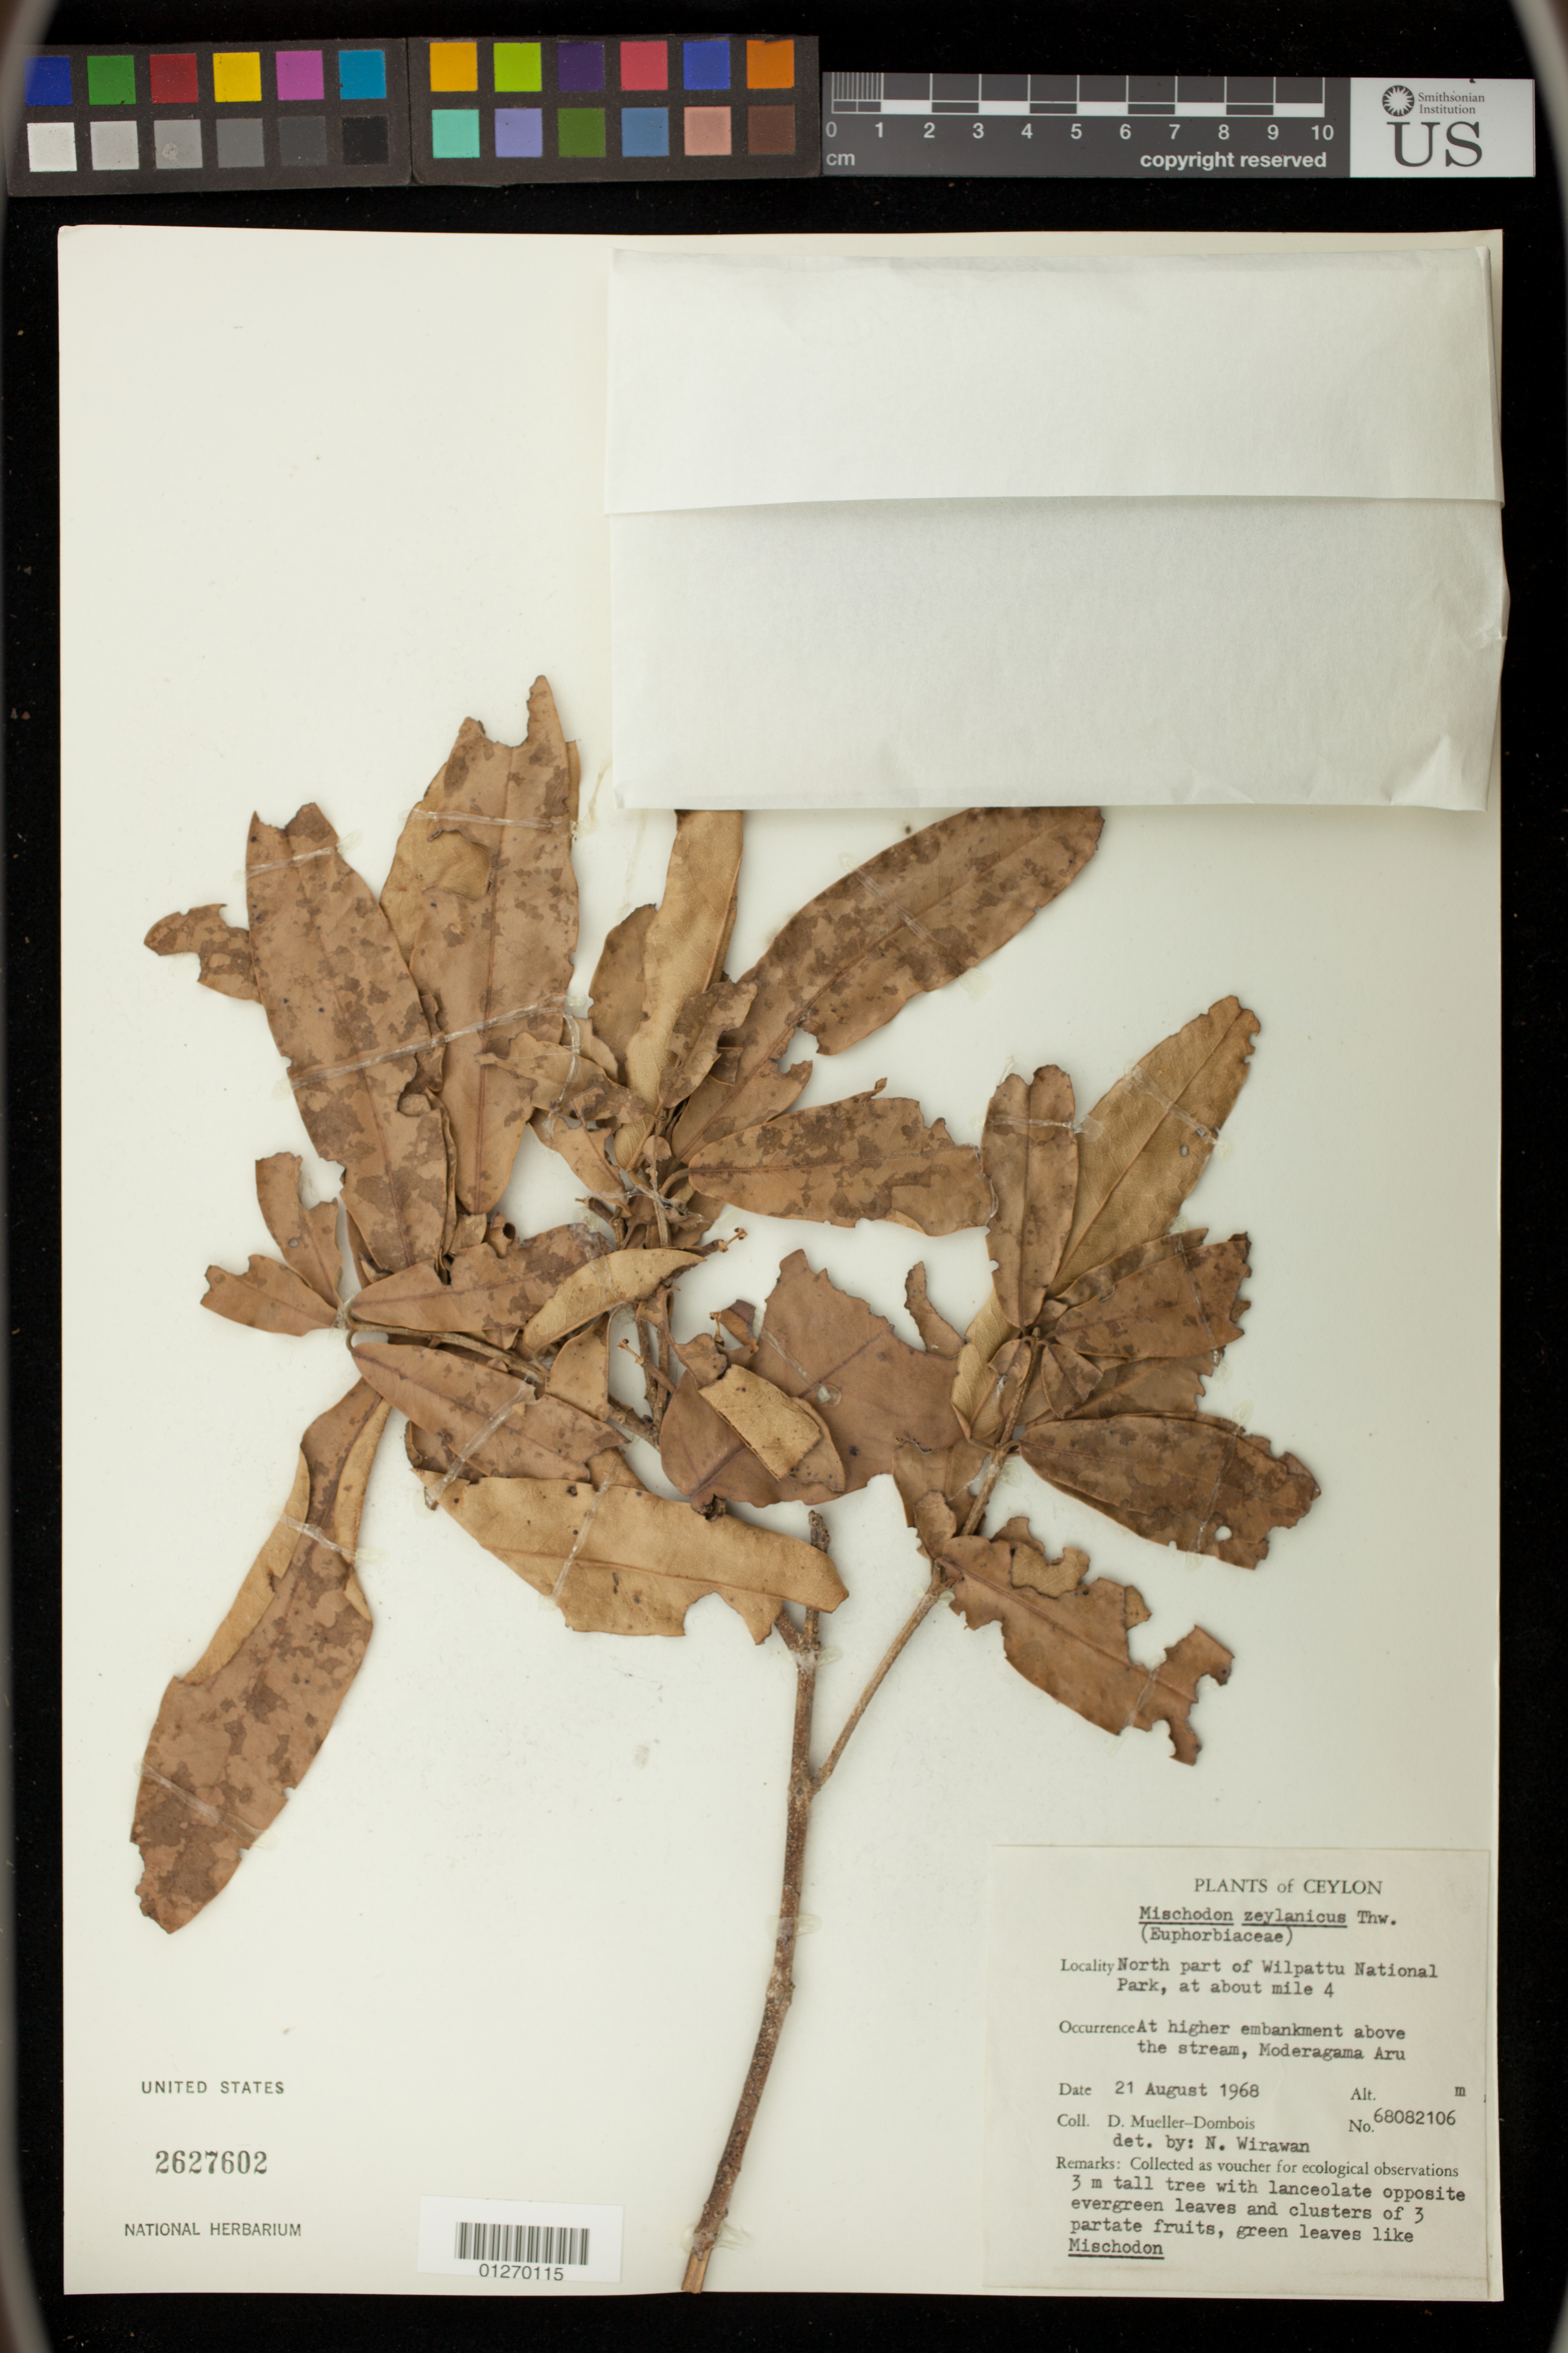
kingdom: Plantae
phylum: Tracheophyta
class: Magnoliopsida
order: Malpighiales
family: Picrodendraceae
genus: Mischodon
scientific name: Mischodon zeylanicus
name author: Thwaites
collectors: D. Mueller-Dombois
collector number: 68082106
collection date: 1968-08-21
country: Sri Lanka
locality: North part of Wilpattu National Park, at about mile 4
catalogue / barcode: US 2627602